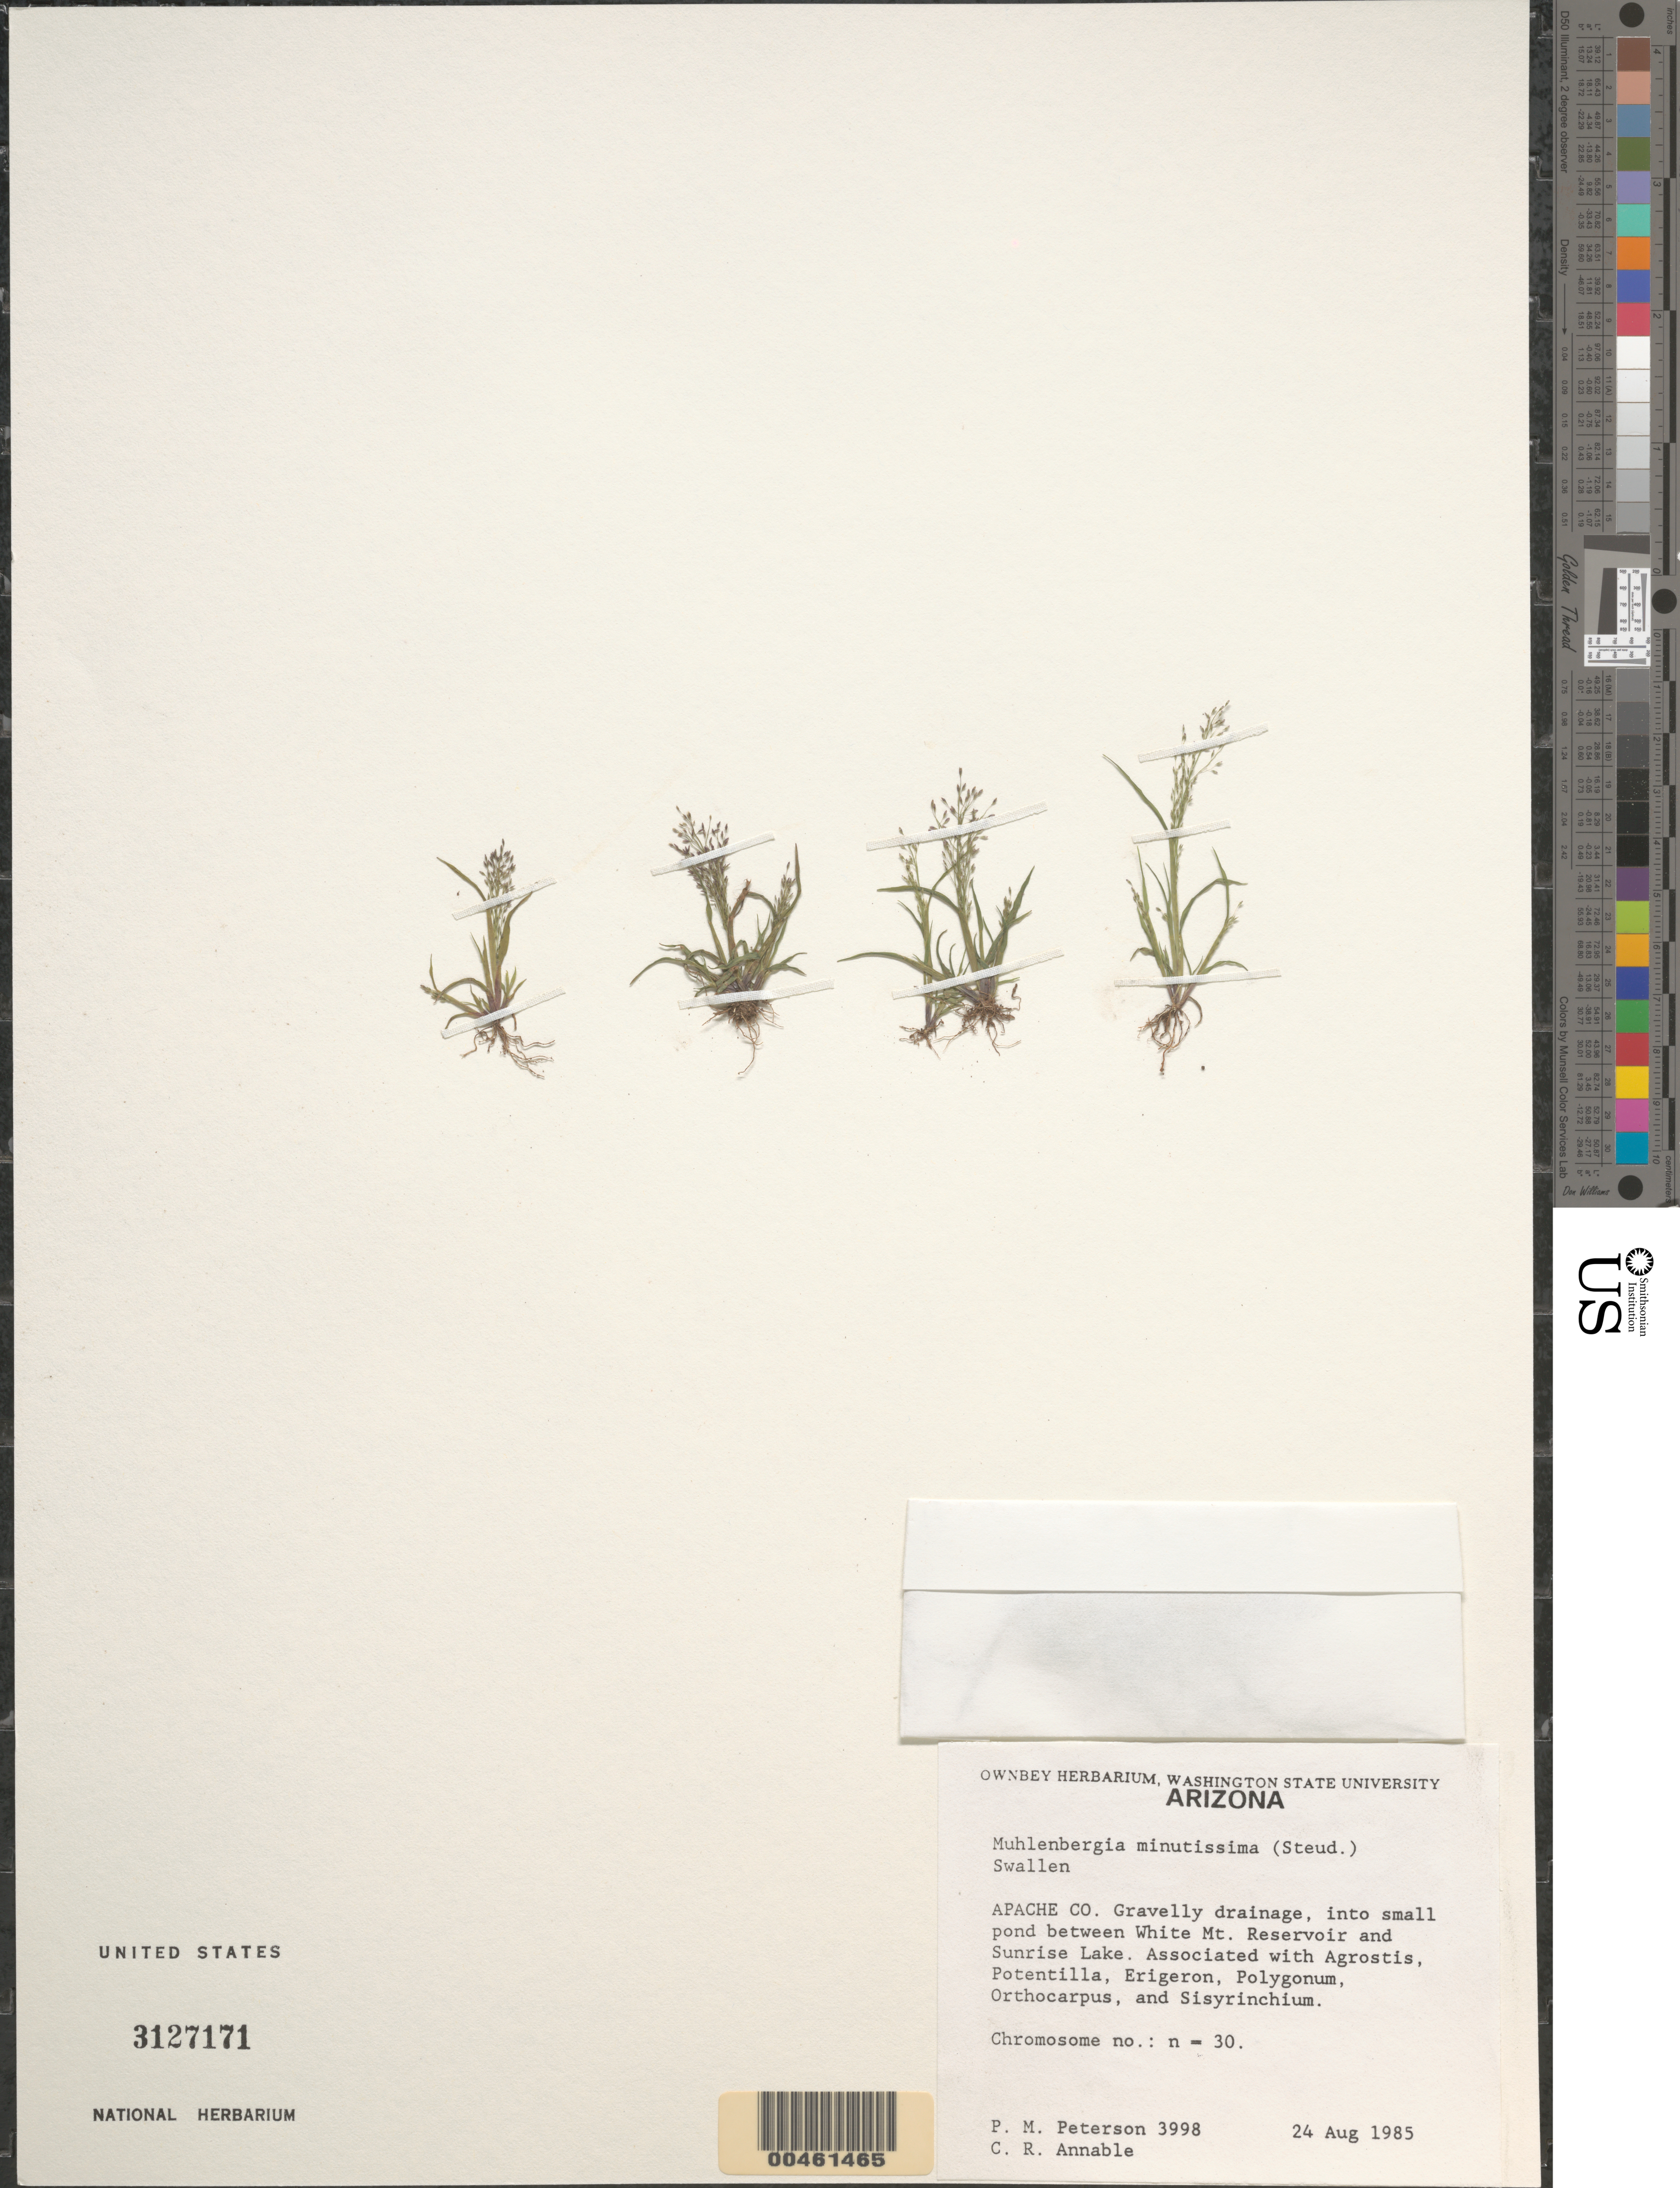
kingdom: Plantae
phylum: Tracheophyta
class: Liliopsida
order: Poales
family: Poaceae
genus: Muhlenbergia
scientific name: Muhlenbergia minutissima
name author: (Steud.) Swallen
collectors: P. M. Peterson & C. R. Annable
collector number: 03998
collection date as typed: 24 Aug 1994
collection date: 1994-08-24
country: United States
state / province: Arizona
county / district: Apache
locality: In gravelly drainage, into small pond between White Mountain Reservoir and Sunrise Lake.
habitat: Associated with Agrostis, Potentilla, Erigeron, Polygonum, Orthocarpus, and Sisyrinchium.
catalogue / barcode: US 3127171